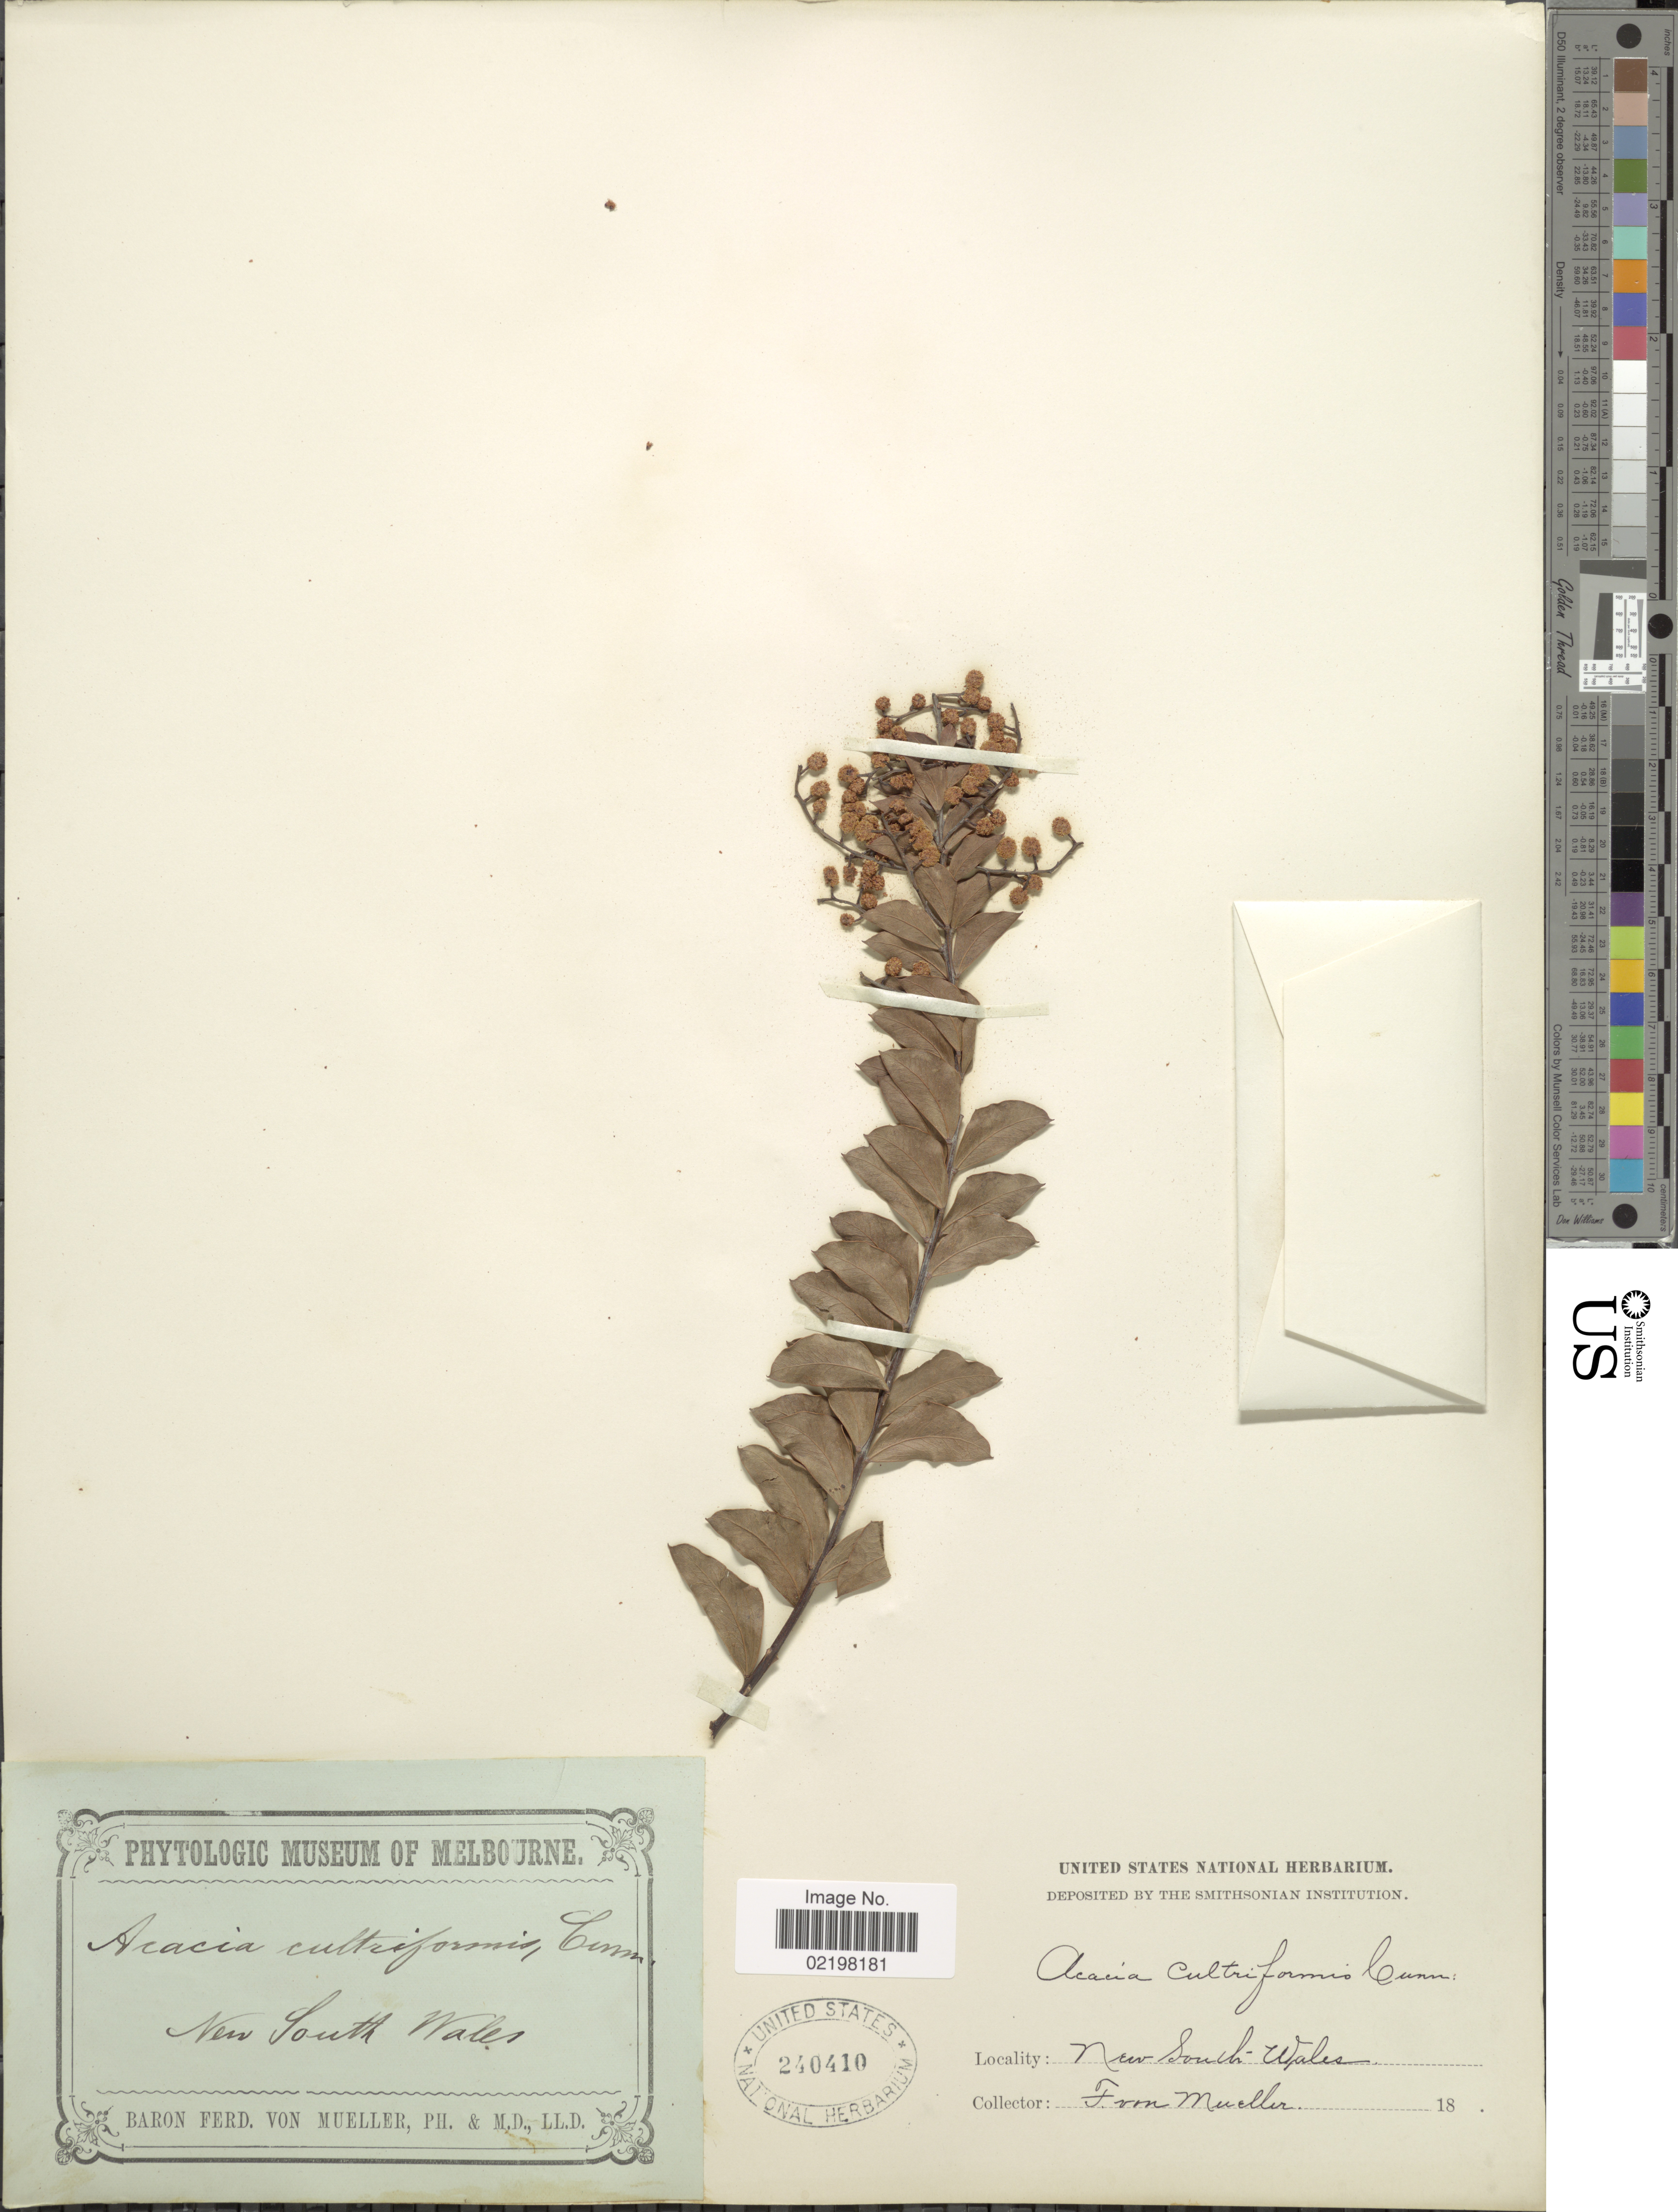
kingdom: Plantae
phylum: Tracheophyta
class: Magnoliopsida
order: Fabales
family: Fabaceae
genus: Acacia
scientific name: Acacia cultriformis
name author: A. Cunn. ex G. Don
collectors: F. von Mueller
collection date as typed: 18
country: Australia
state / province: New South Wales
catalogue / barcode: US 240410